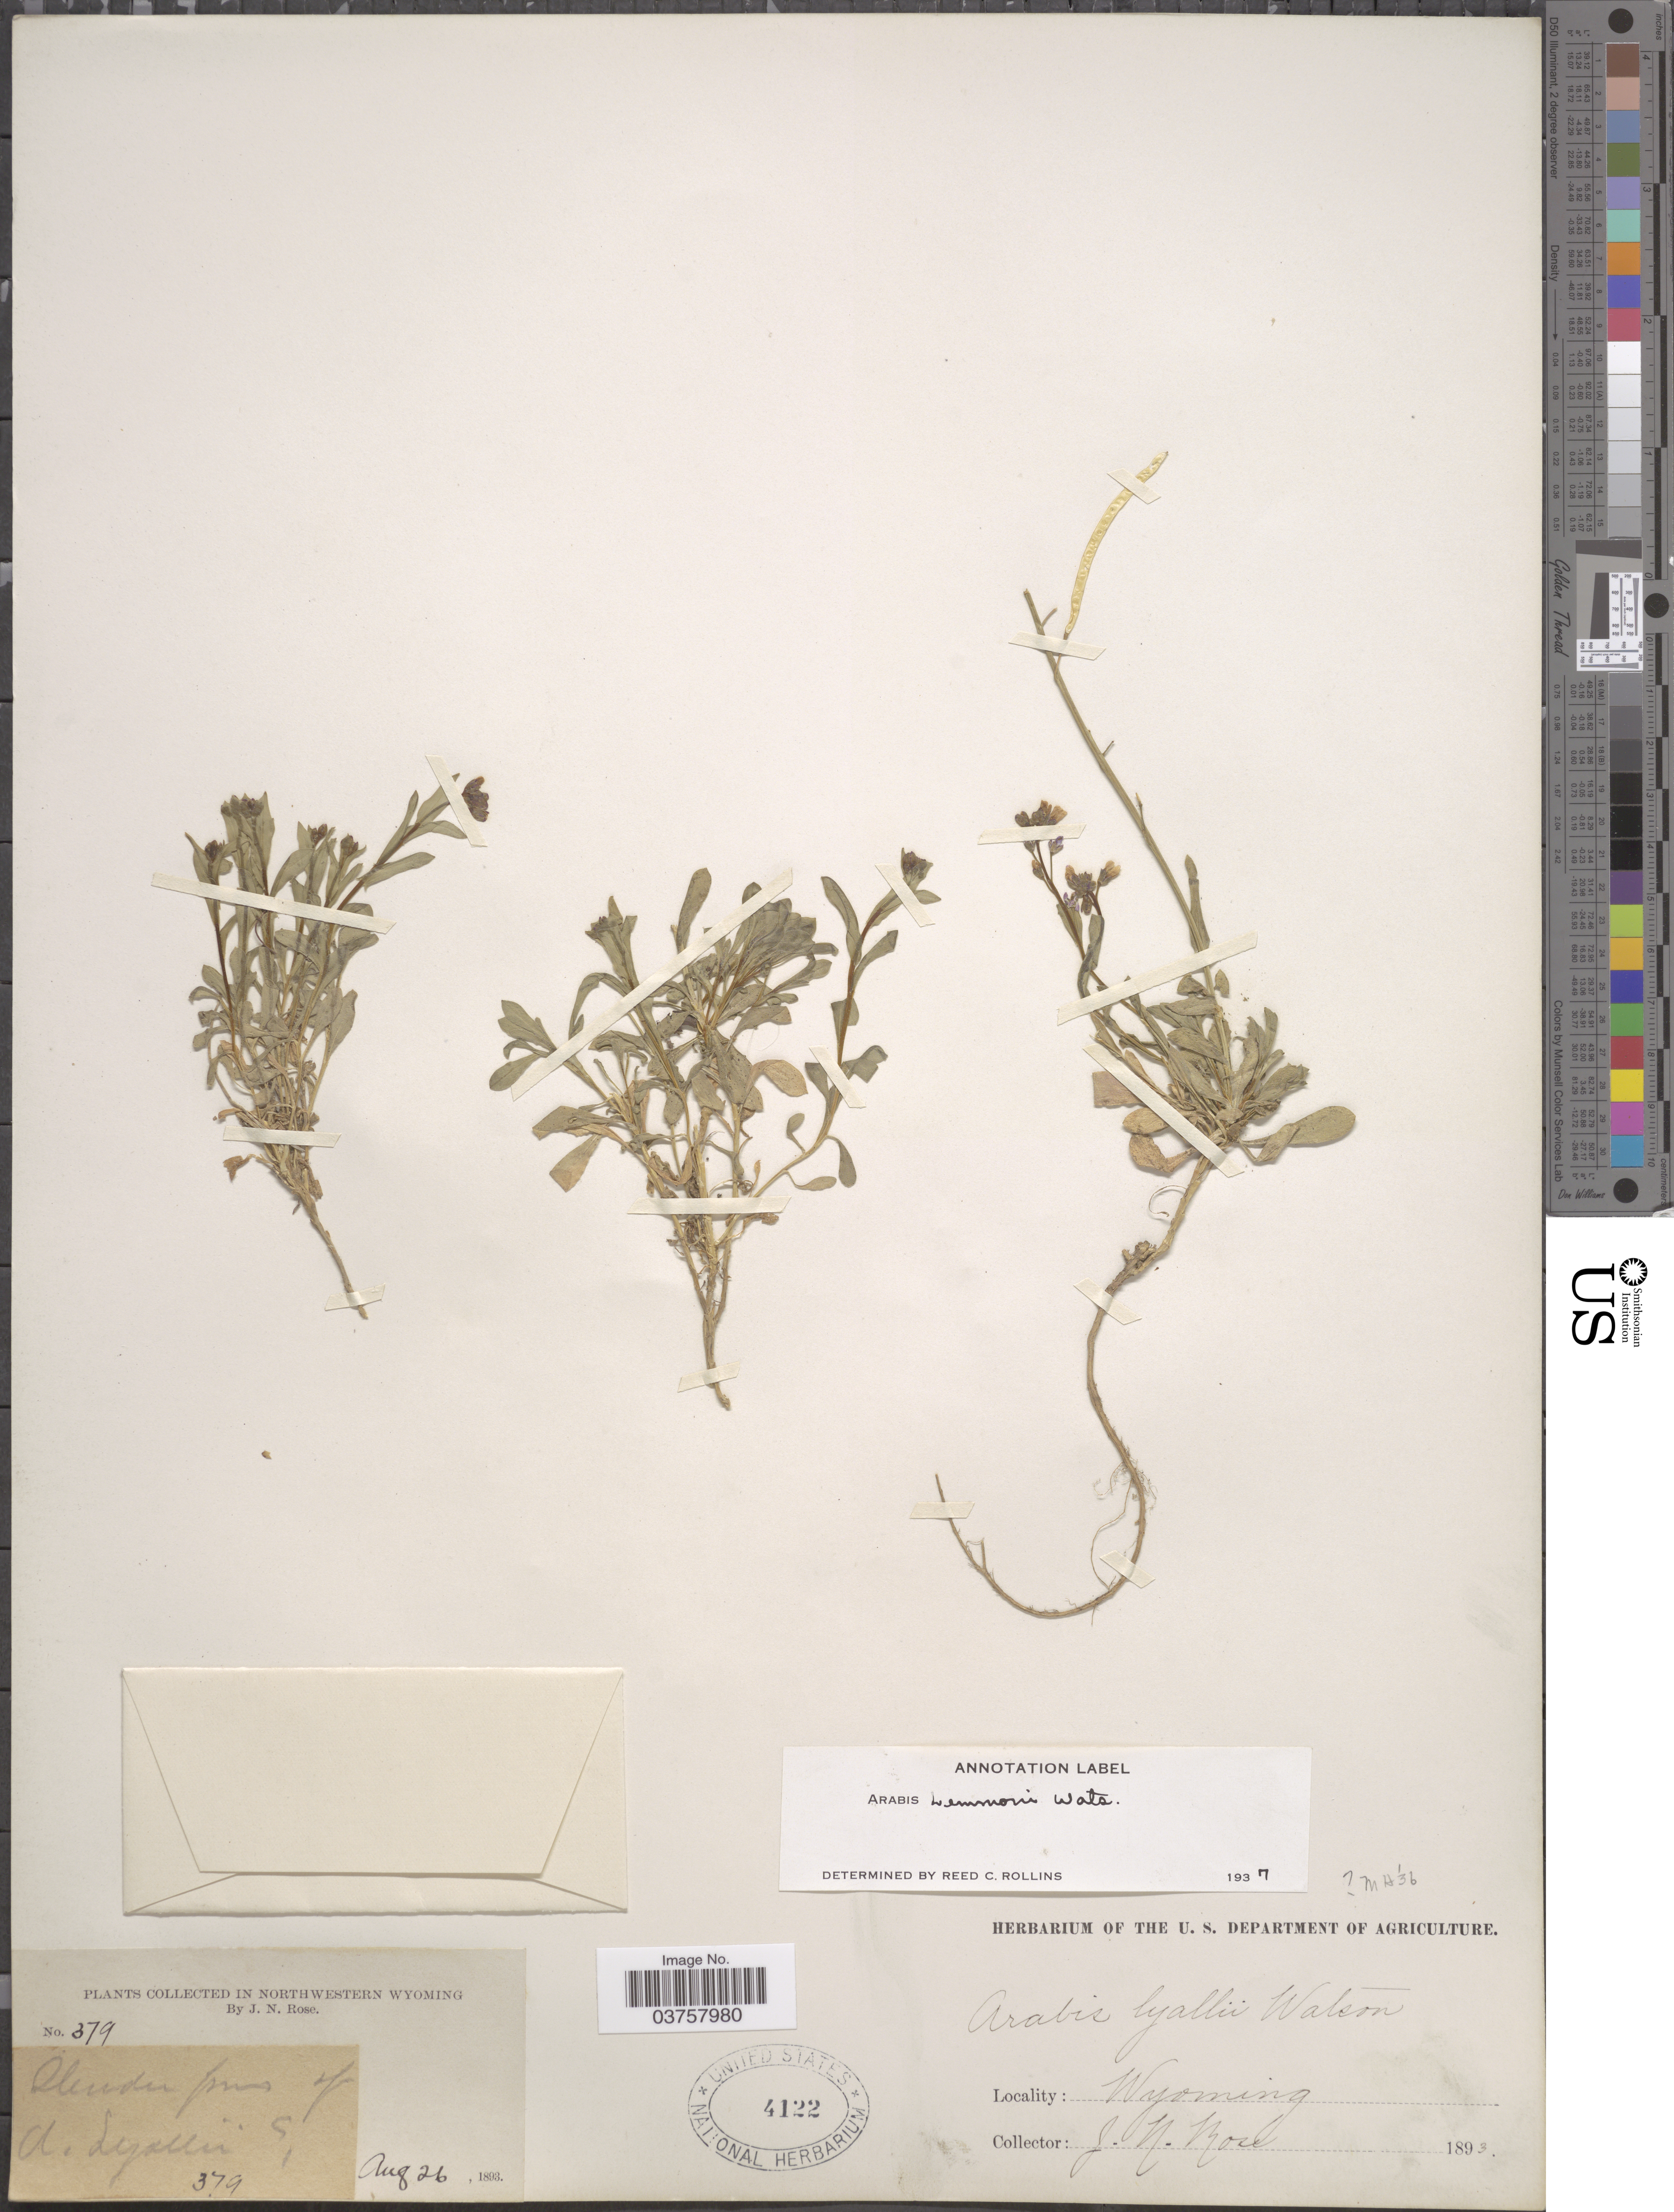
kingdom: Plantae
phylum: Tracheophyta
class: Magnoliopsida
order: Brassicales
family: Brassicaceae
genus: Arabis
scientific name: Arabis lemmonii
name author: S. Watson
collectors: J. N. Rose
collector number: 379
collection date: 1893-08-26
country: United States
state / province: Wyoming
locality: Northwestern Wyoming.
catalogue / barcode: US 4122